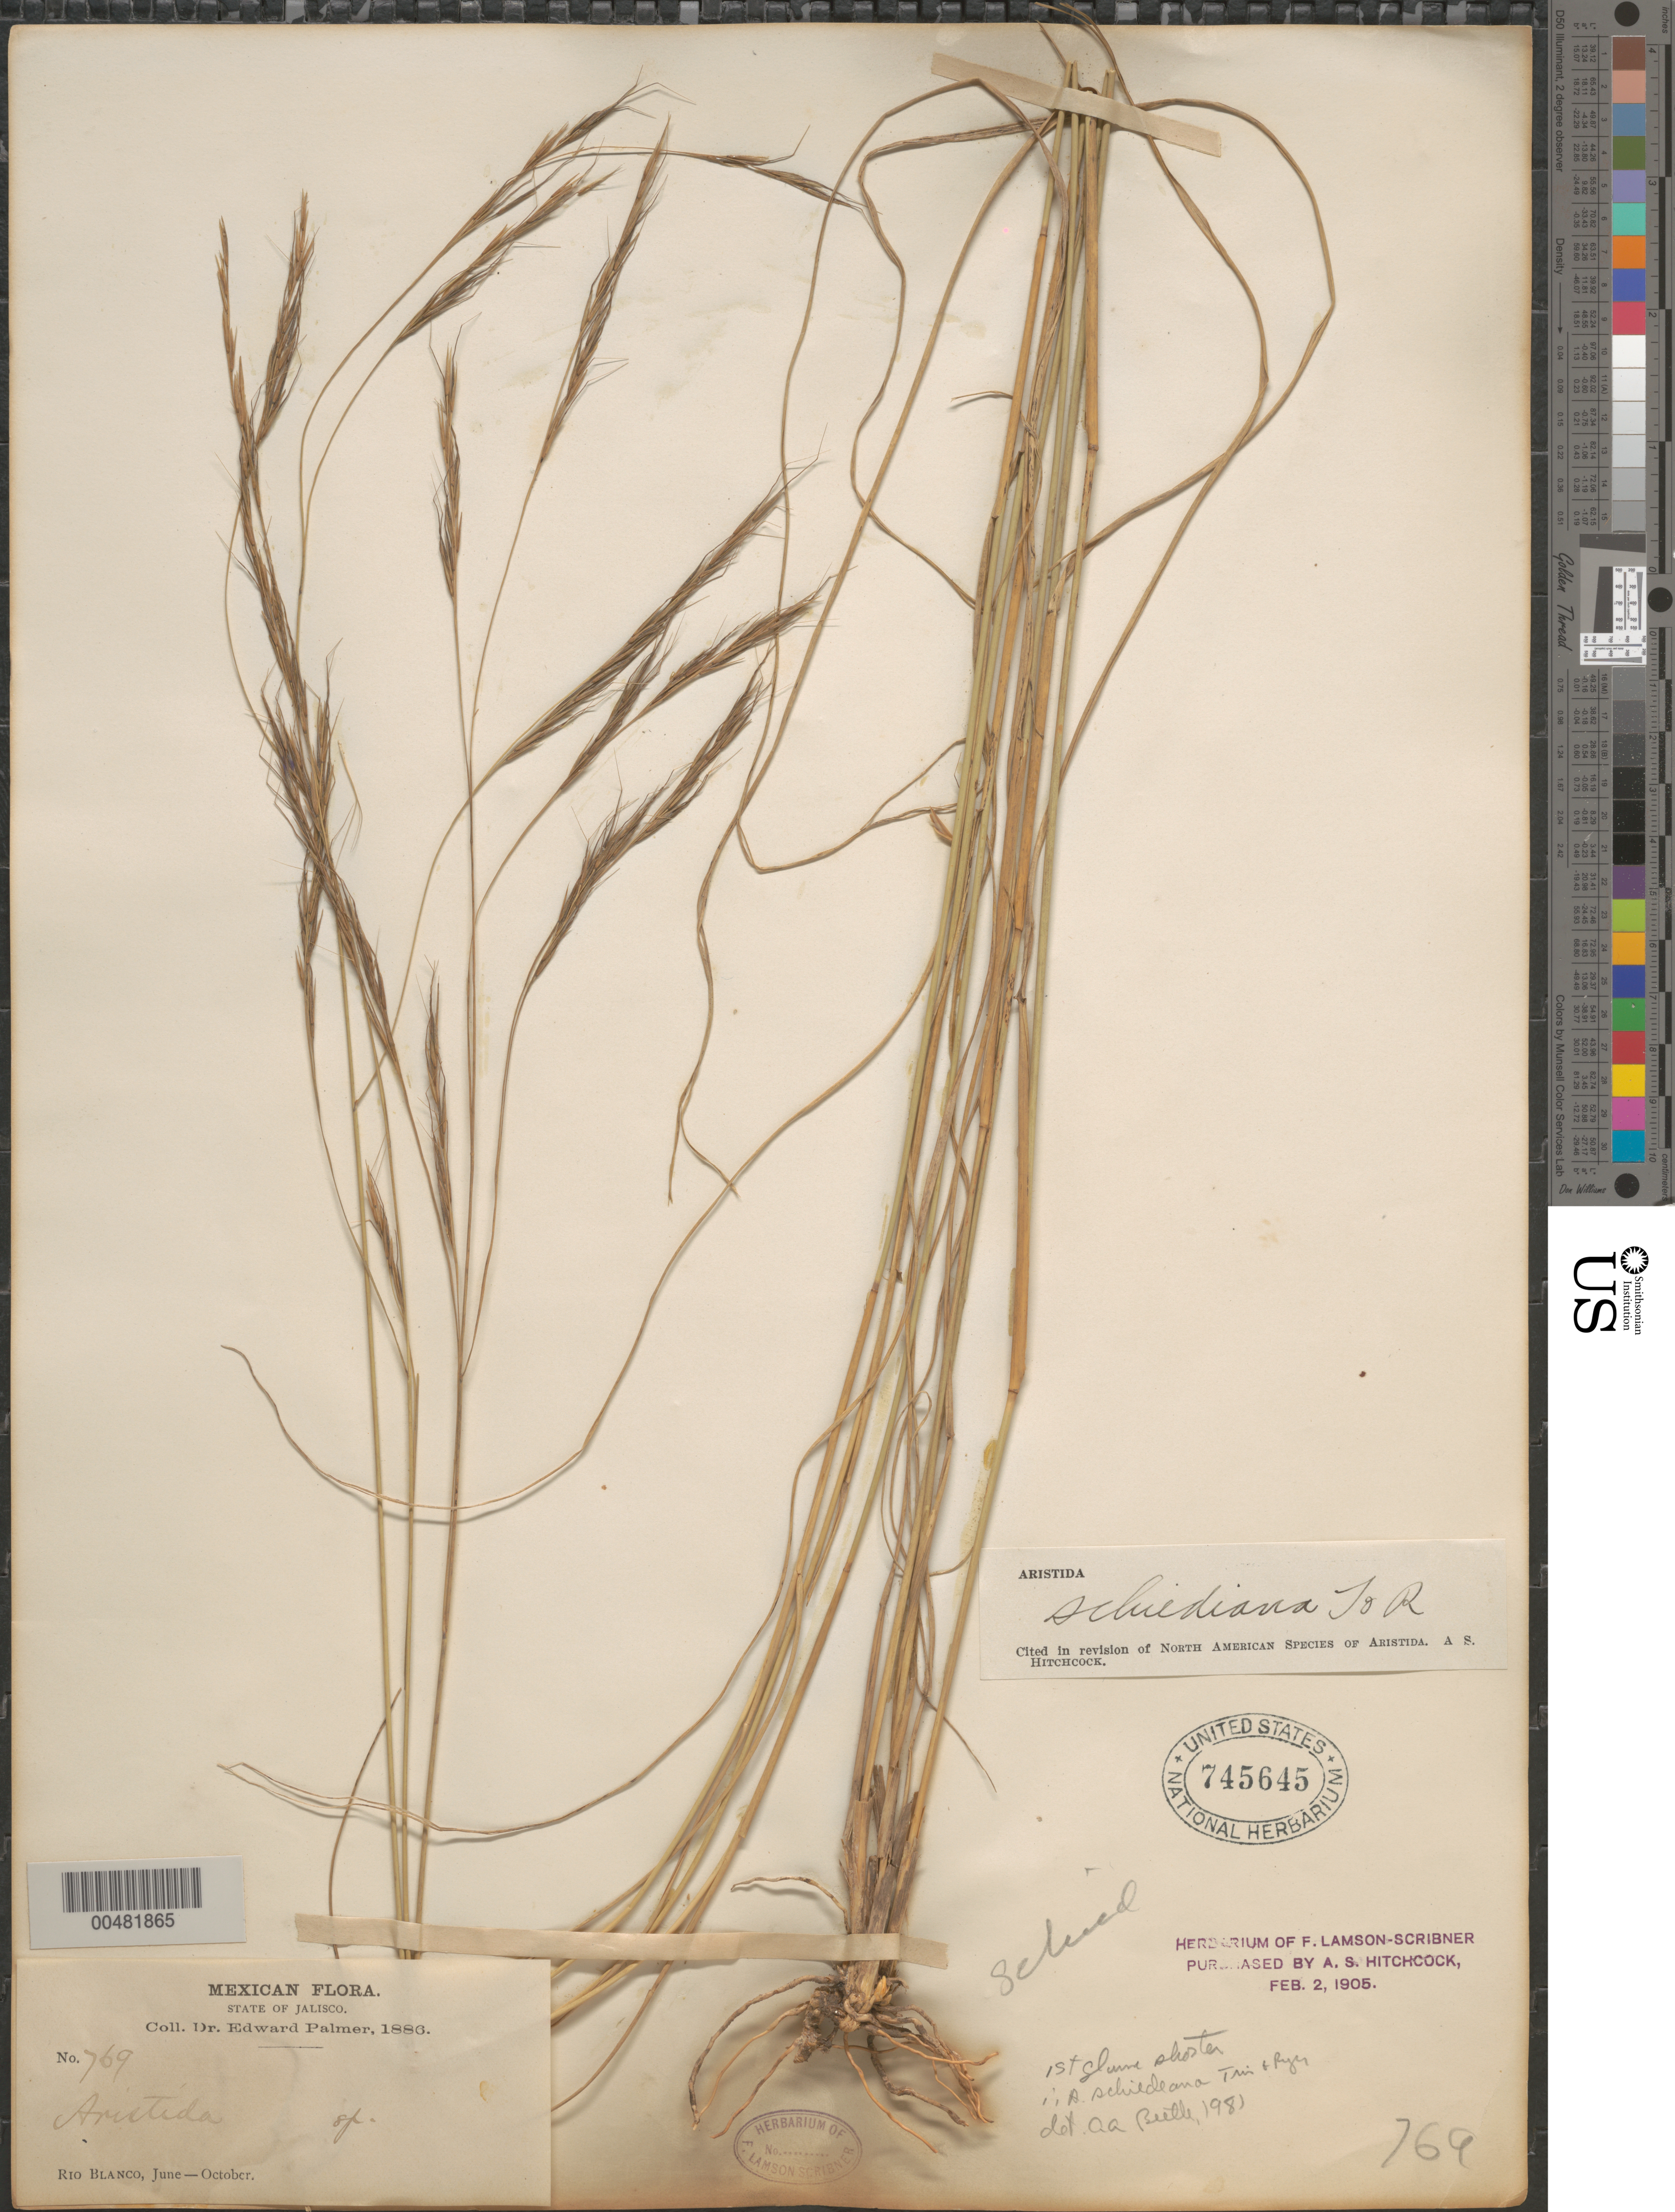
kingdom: Plantae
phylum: Tracheophyta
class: Liliopsida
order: Poales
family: Poaceae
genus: Aristida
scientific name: Aristida schiedeana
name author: Trin. & Rupr.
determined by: Beetle, Alan A.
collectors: E. Palmer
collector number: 769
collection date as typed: Jun 1886 to Oct 1886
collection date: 1886-06/1886-10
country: Mexico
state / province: Jalisco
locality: Rio Blanco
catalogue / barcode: US 745645